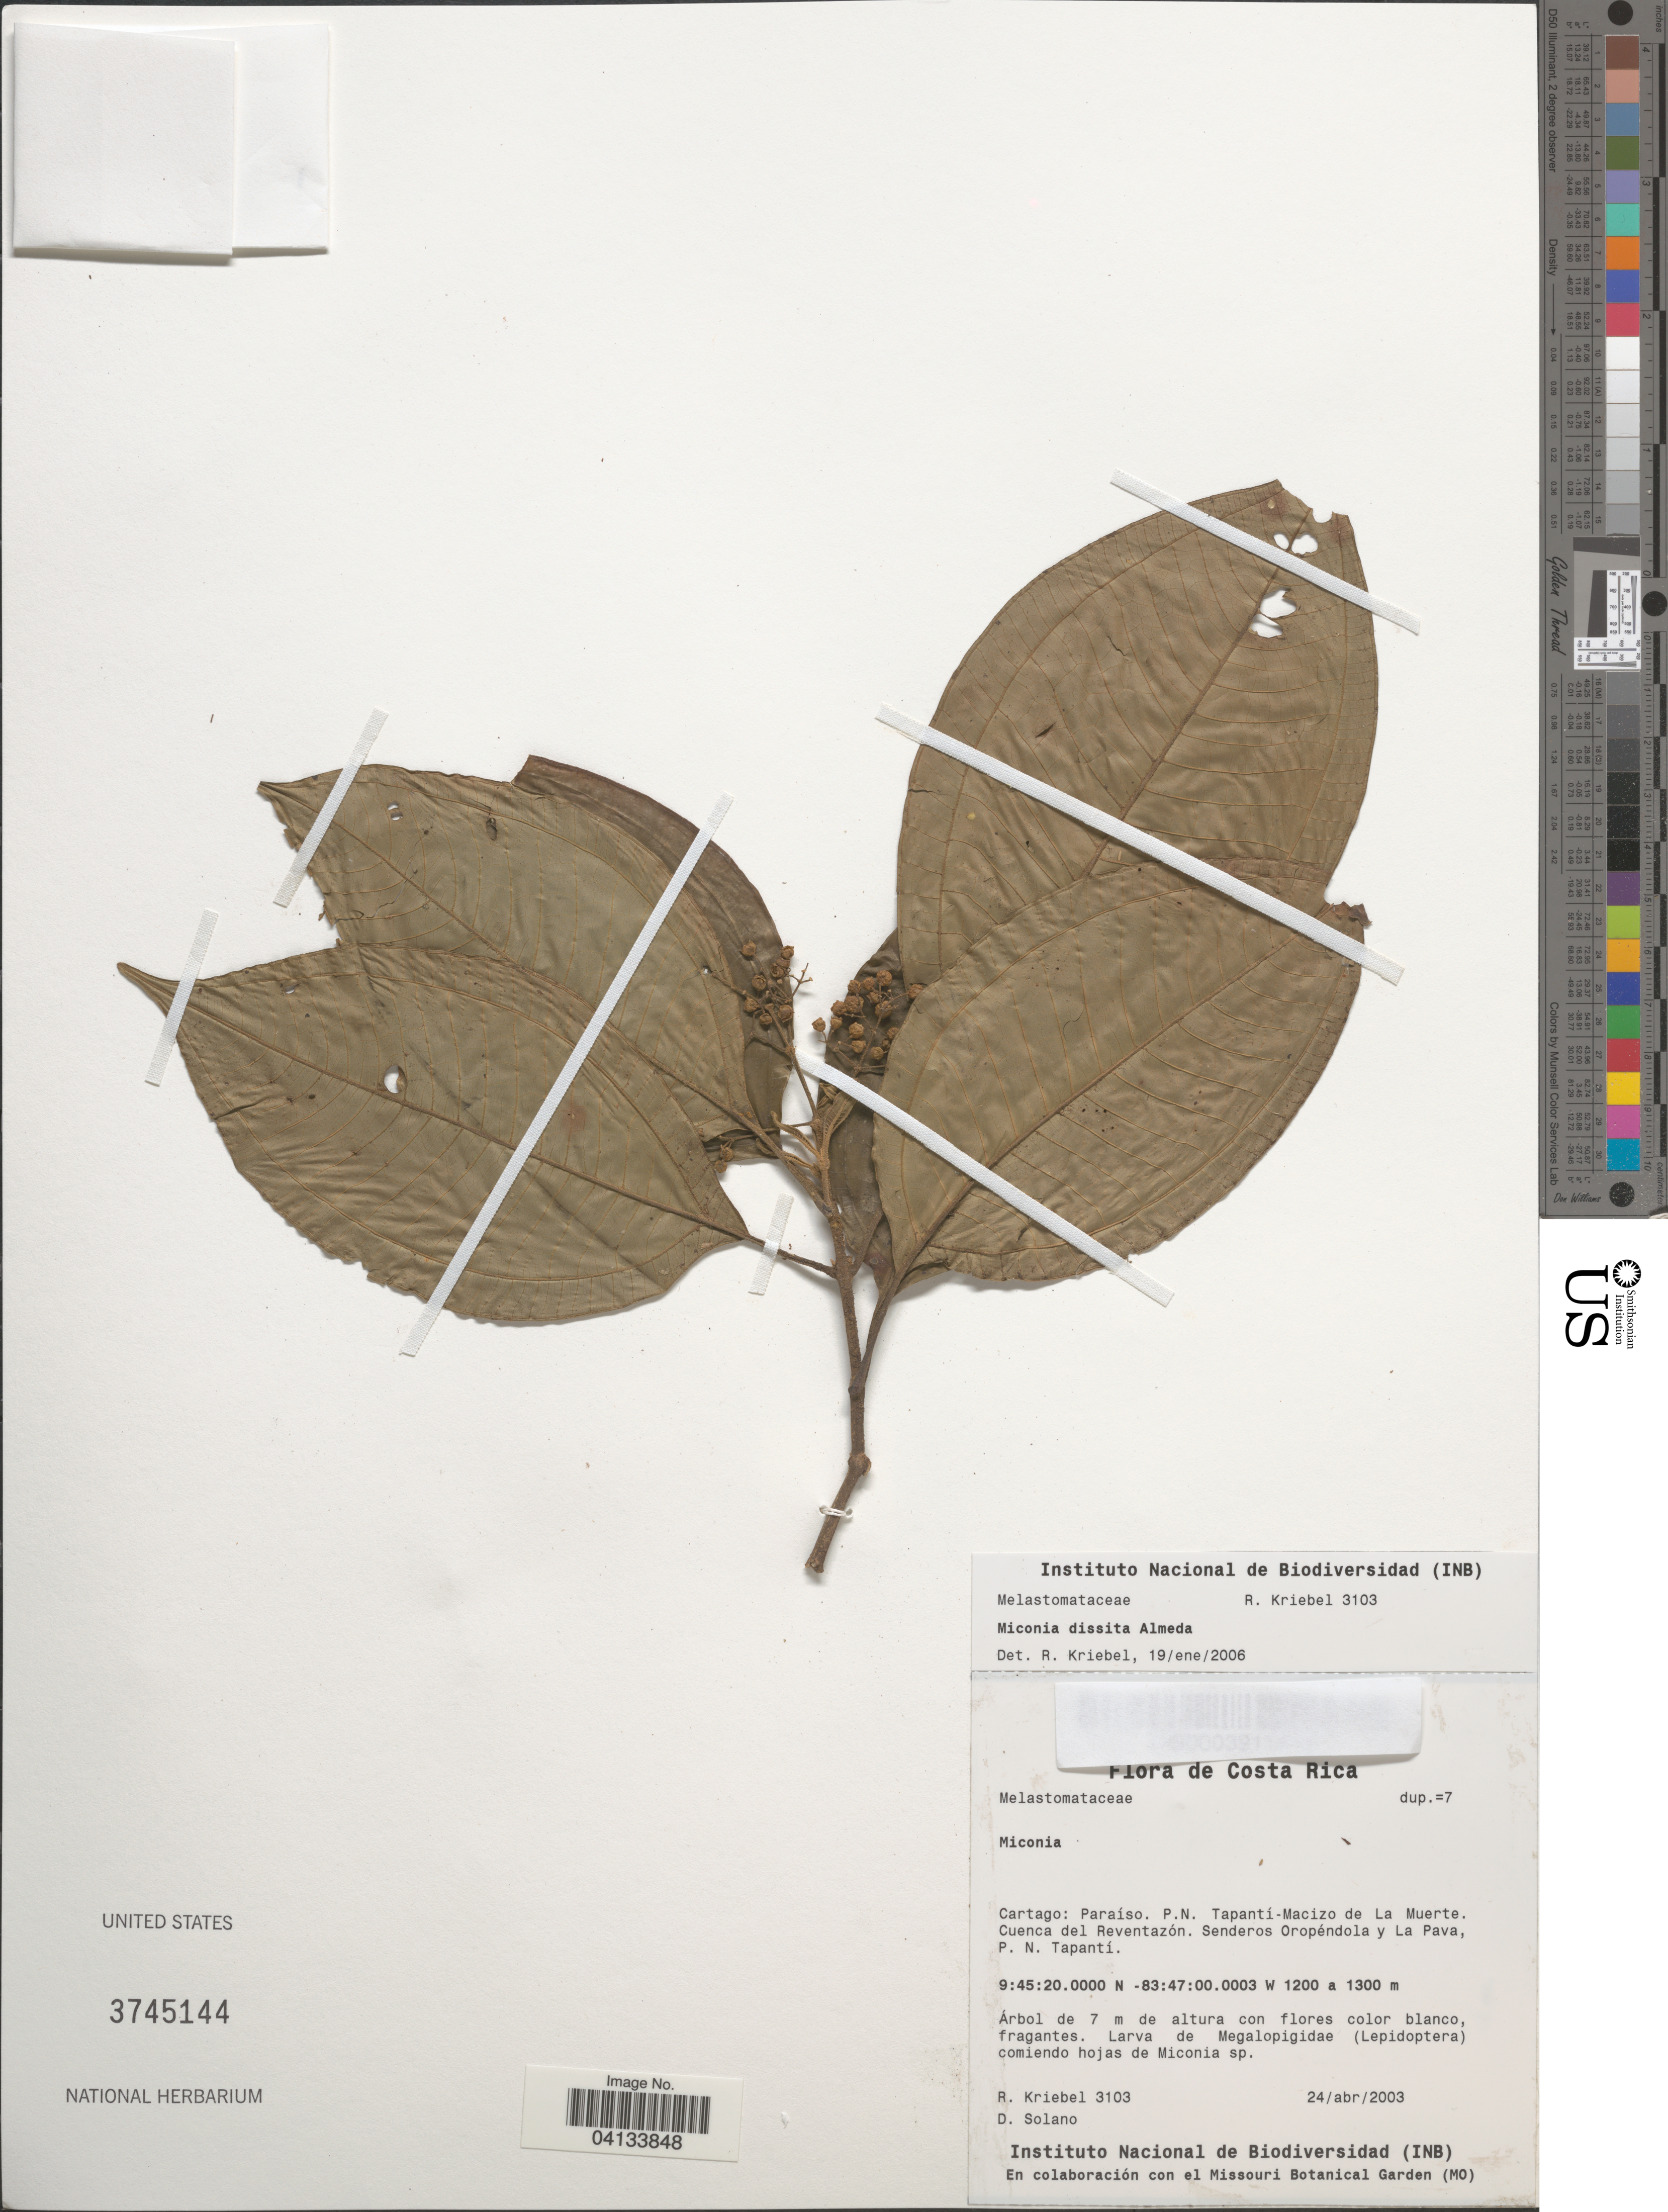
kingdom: Plantae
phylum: Tracheophyta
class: Magnoliopsida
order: Myrtales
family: Melastomataceae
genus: Miconia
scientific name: Miconia dissita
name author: Almeda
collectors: R. Kriebel & D. Solano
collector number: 3103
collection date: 2003-04-24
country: Costa Rica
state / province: Cartago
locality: Paraíso. P.N. Tapantí-Macizo de La Muerte. Cuenca del Reventazón. Senderos Oropéndola y La Pava, P. N. Tapantí.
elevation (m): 1200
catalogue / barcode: US 3745144